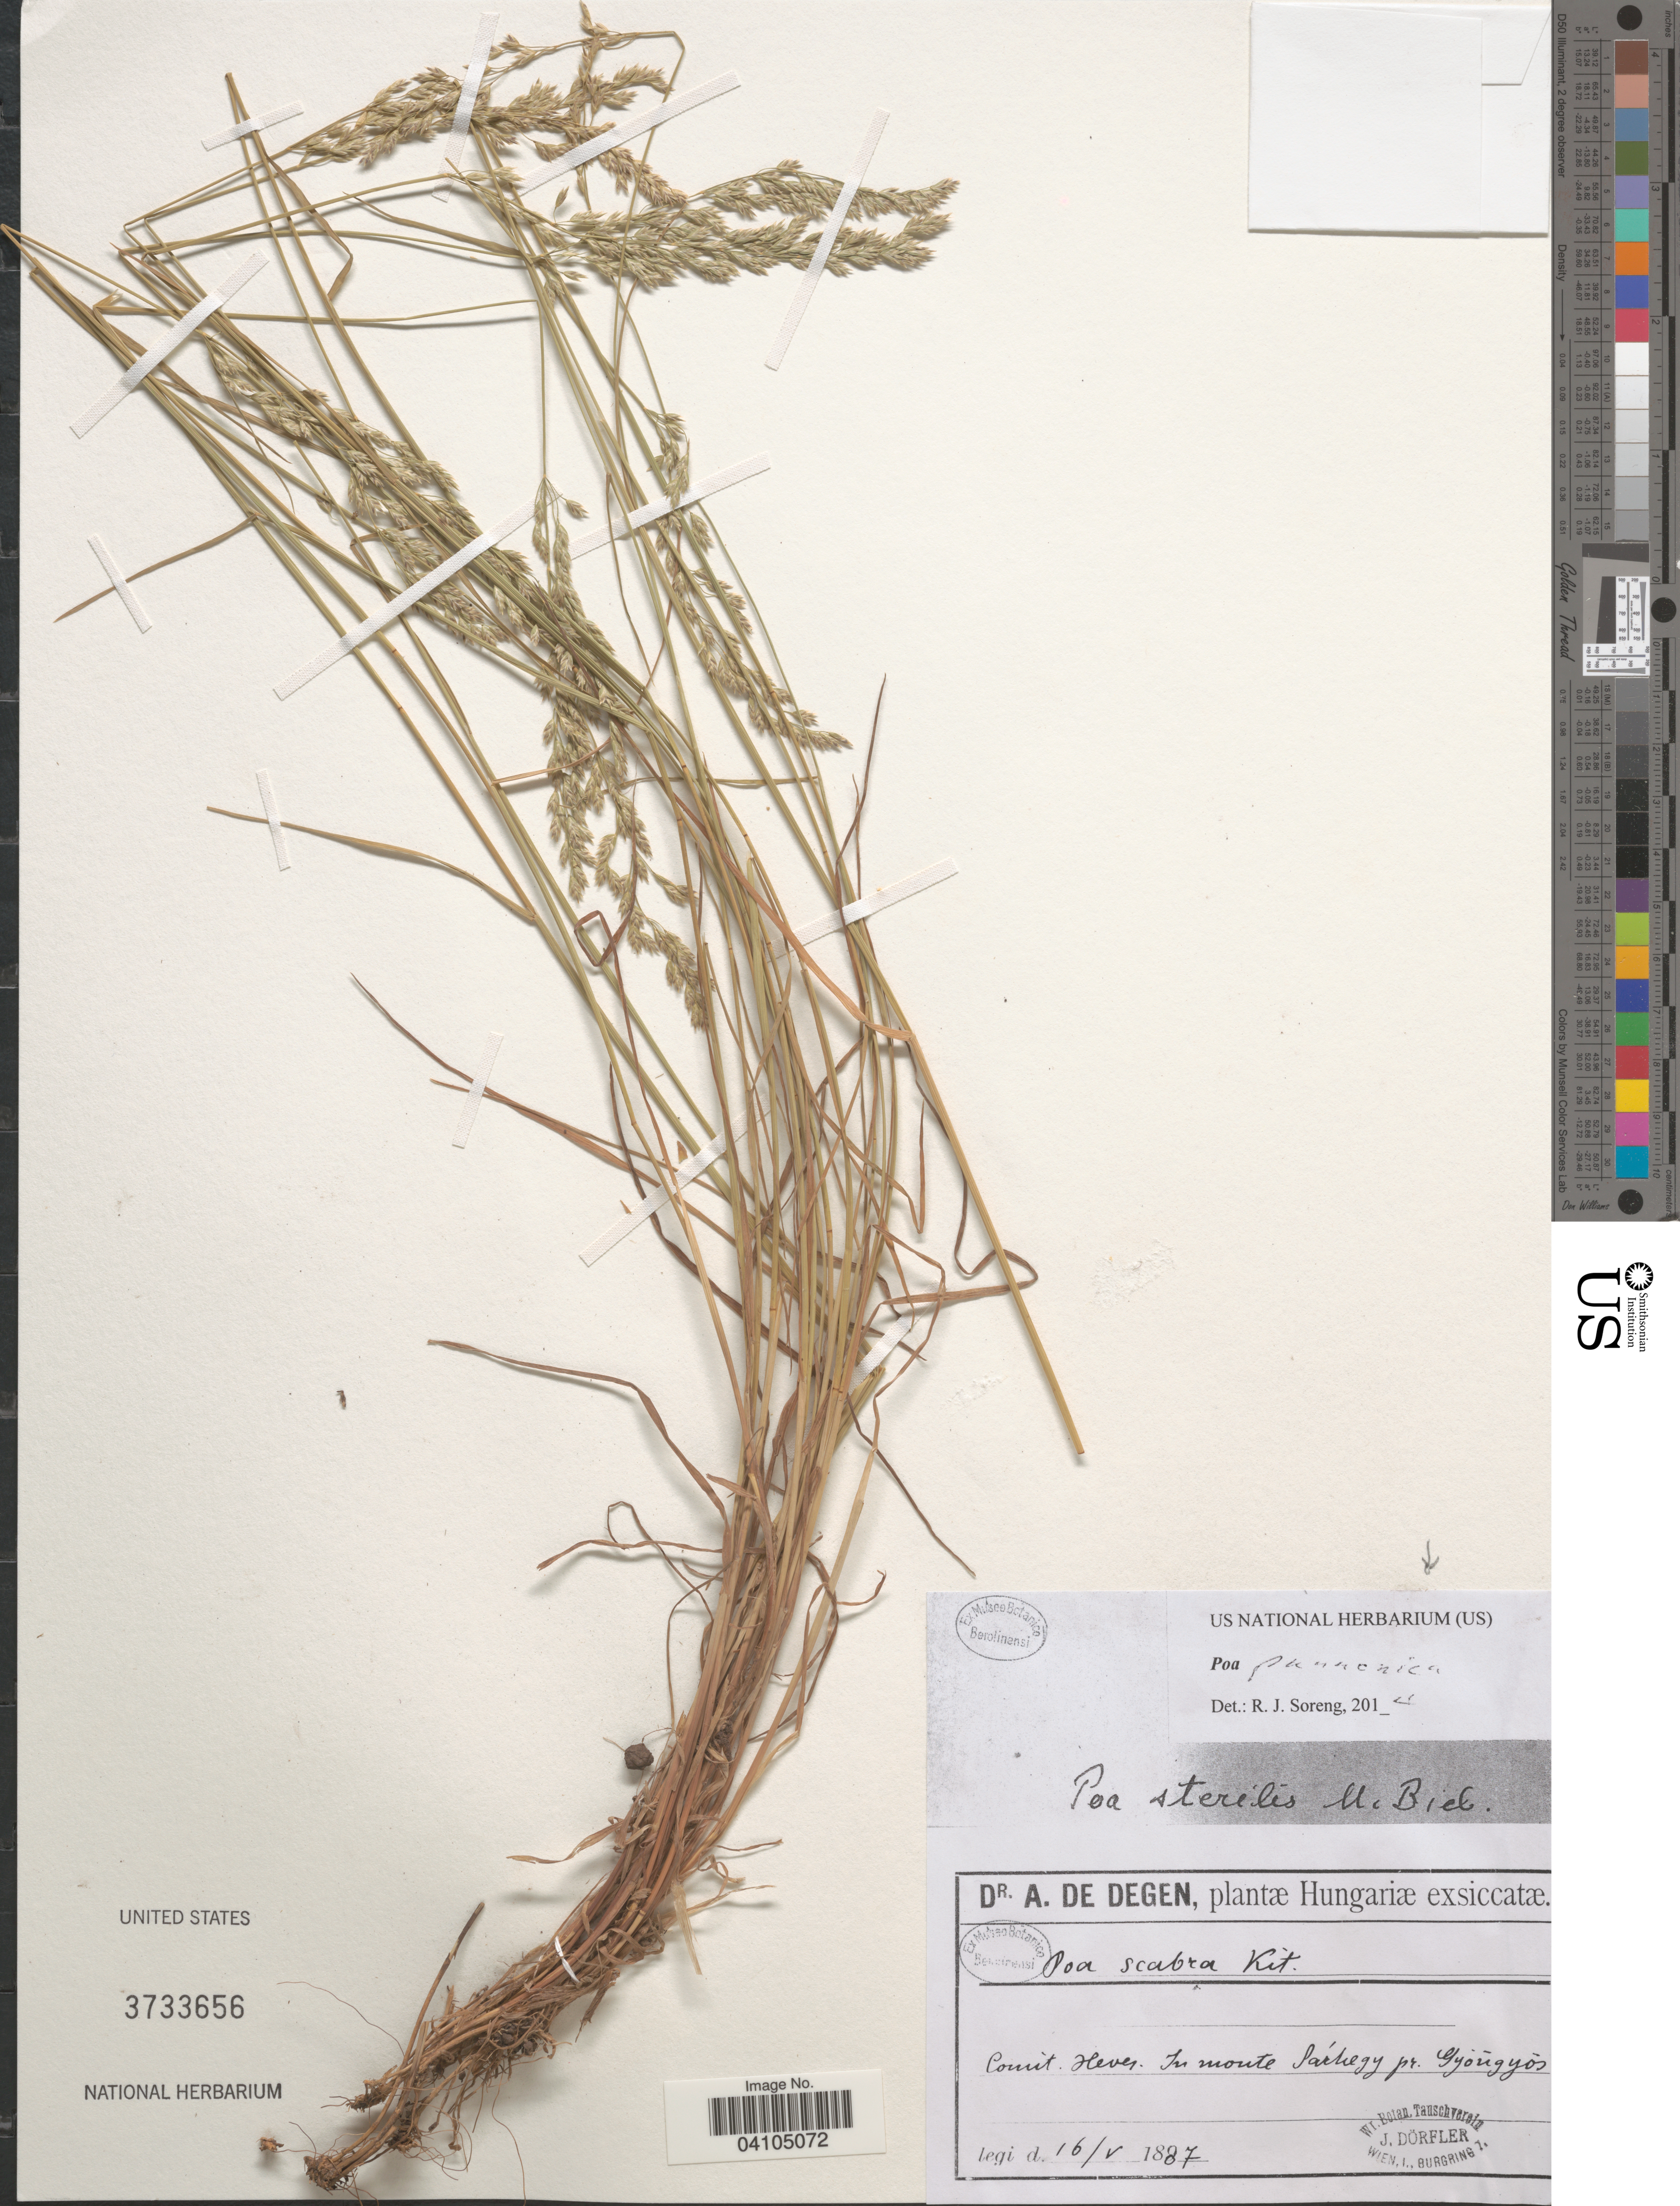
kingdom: Plantae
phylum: Tracheophyta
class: Liliopsida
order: Poales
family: Poaceae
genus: Poa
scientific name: Poa pannonica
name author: A. Kern.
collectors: A. de Degen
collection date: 1887-05-16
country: Hungary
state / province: Heves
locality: Hungariæ. Comit. Heves. In monte Sarhegy pr. Gyöngyös.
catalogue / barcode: US 3733656